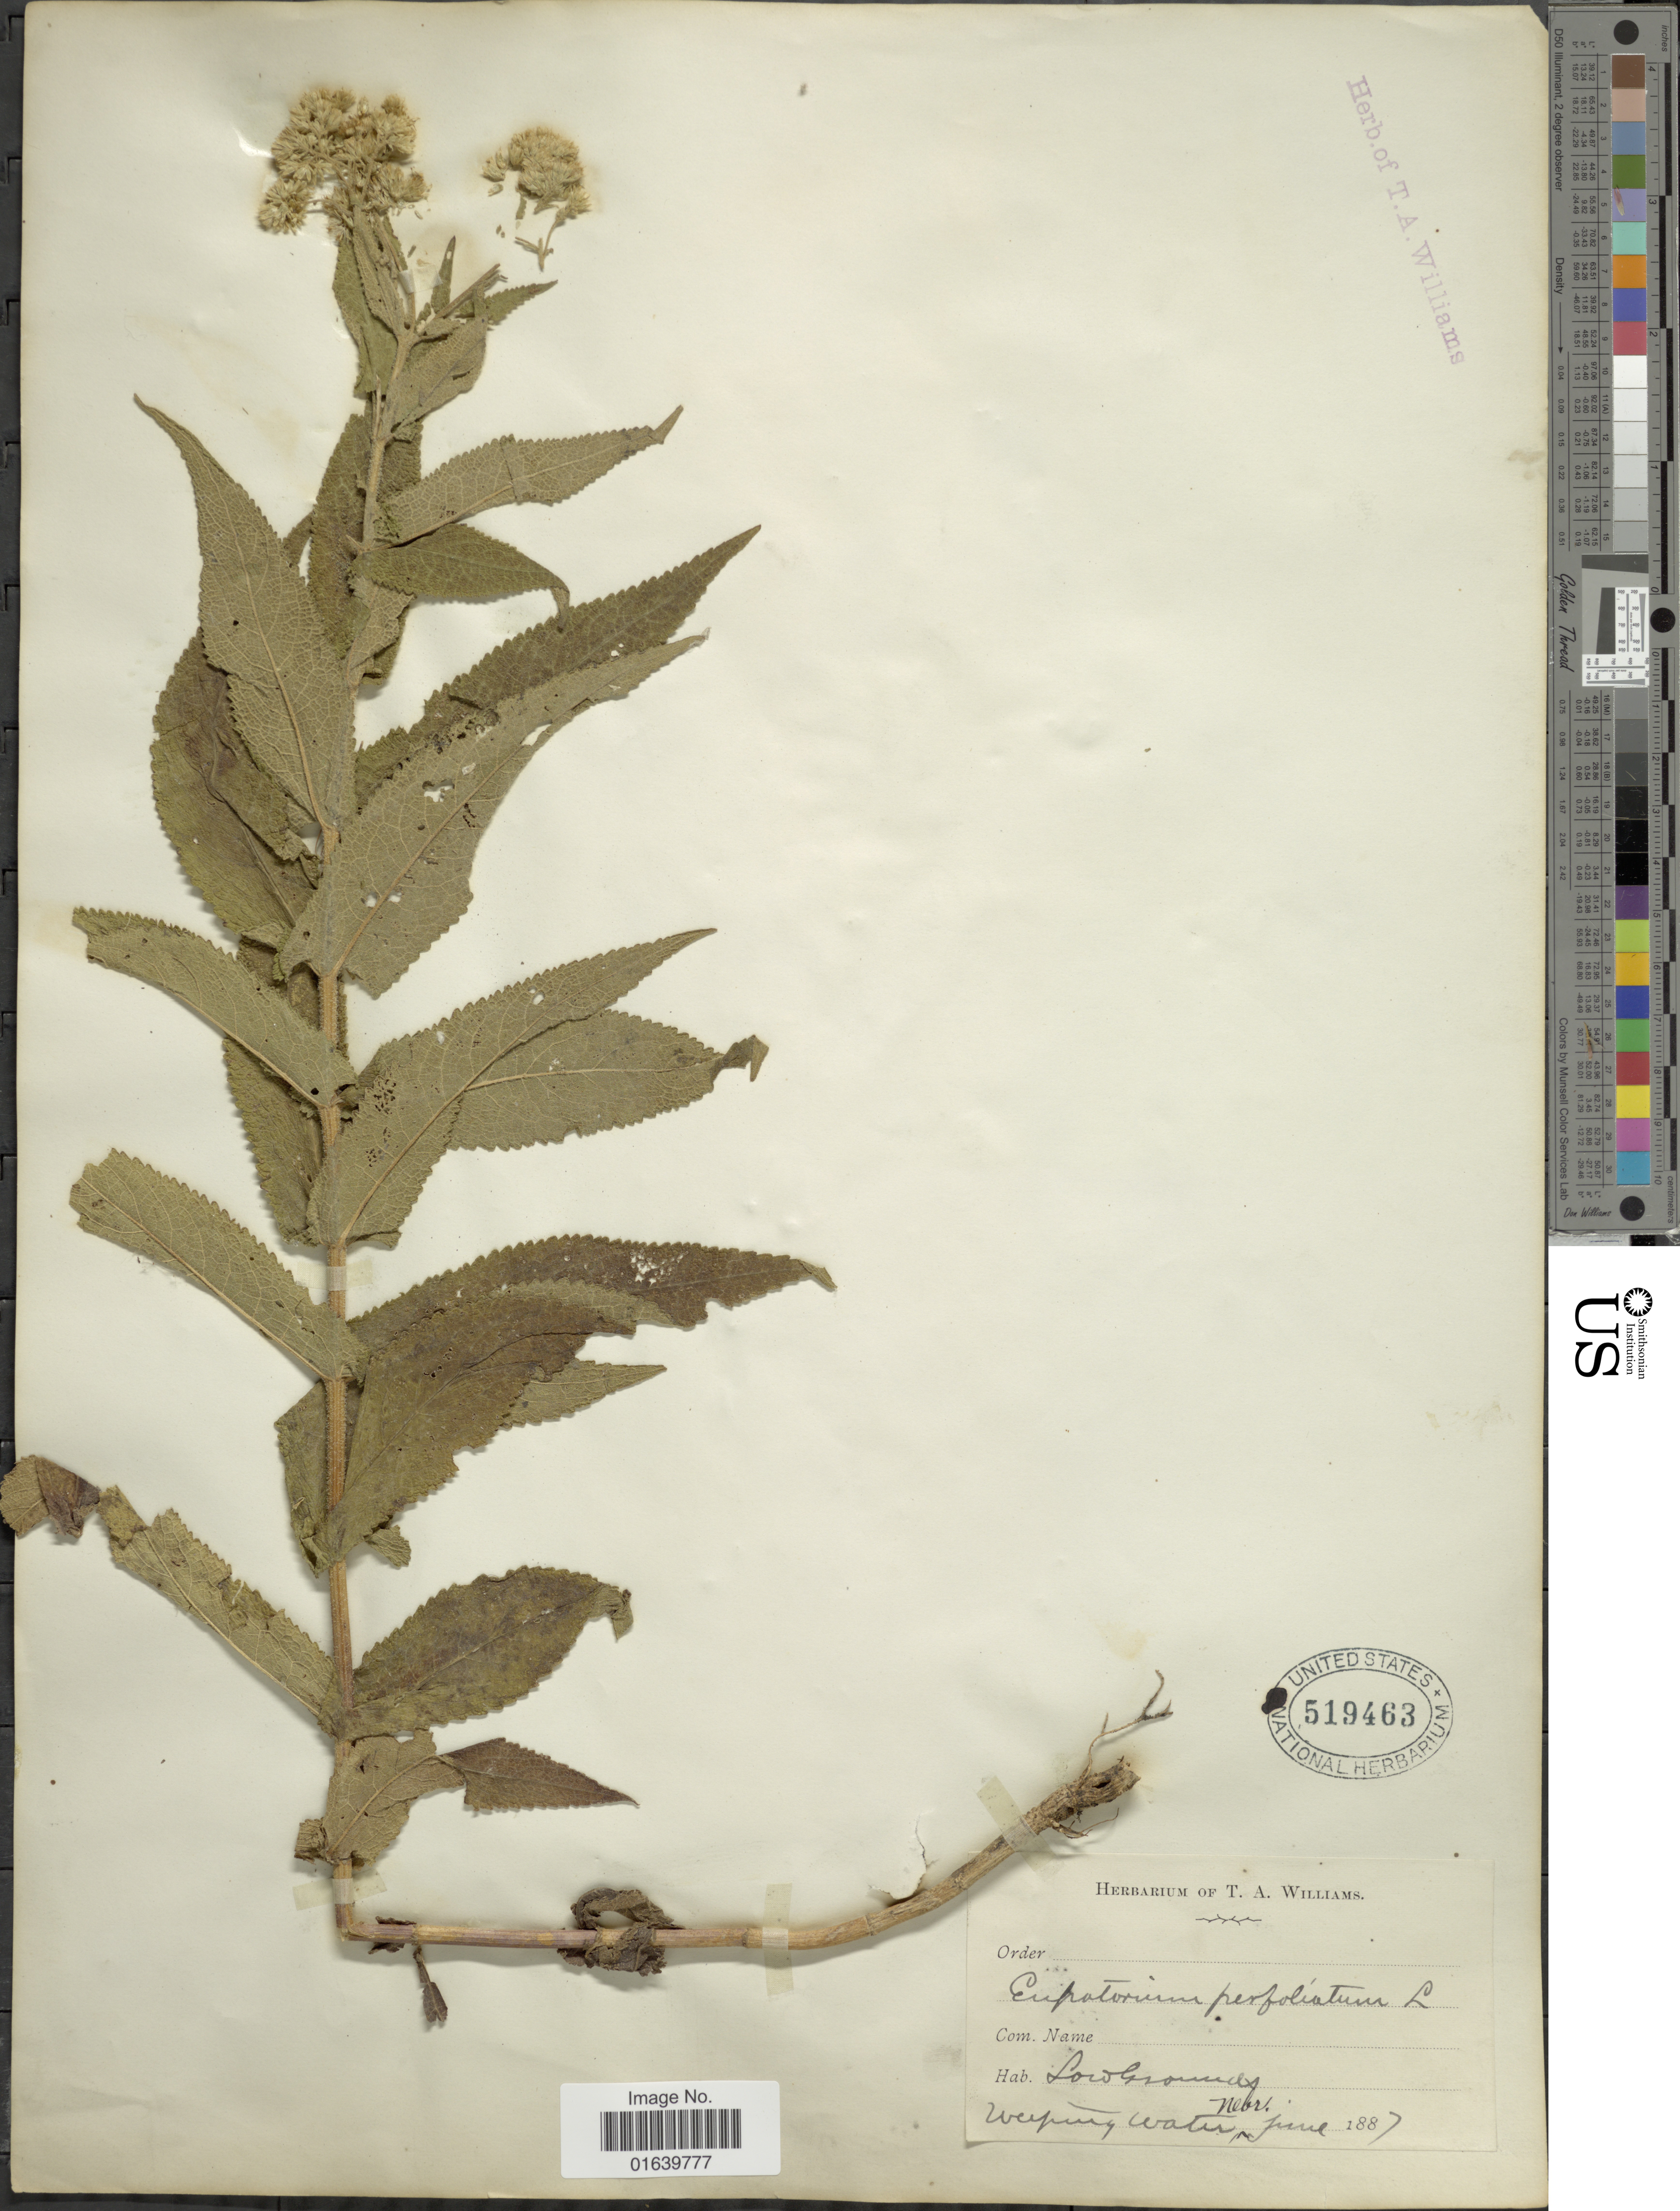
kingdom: Plantae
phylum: Tracheophyta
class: Magnoliopsida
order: Asterales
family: Asteraceae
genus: Eupatorium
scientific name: Eupatorium perfoliatum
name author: L.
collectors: ex herb. Thos. A. Williams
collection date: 1887-06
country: United States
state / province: Nebraska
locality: Nebr. wapening, water.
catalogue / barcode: US 519463